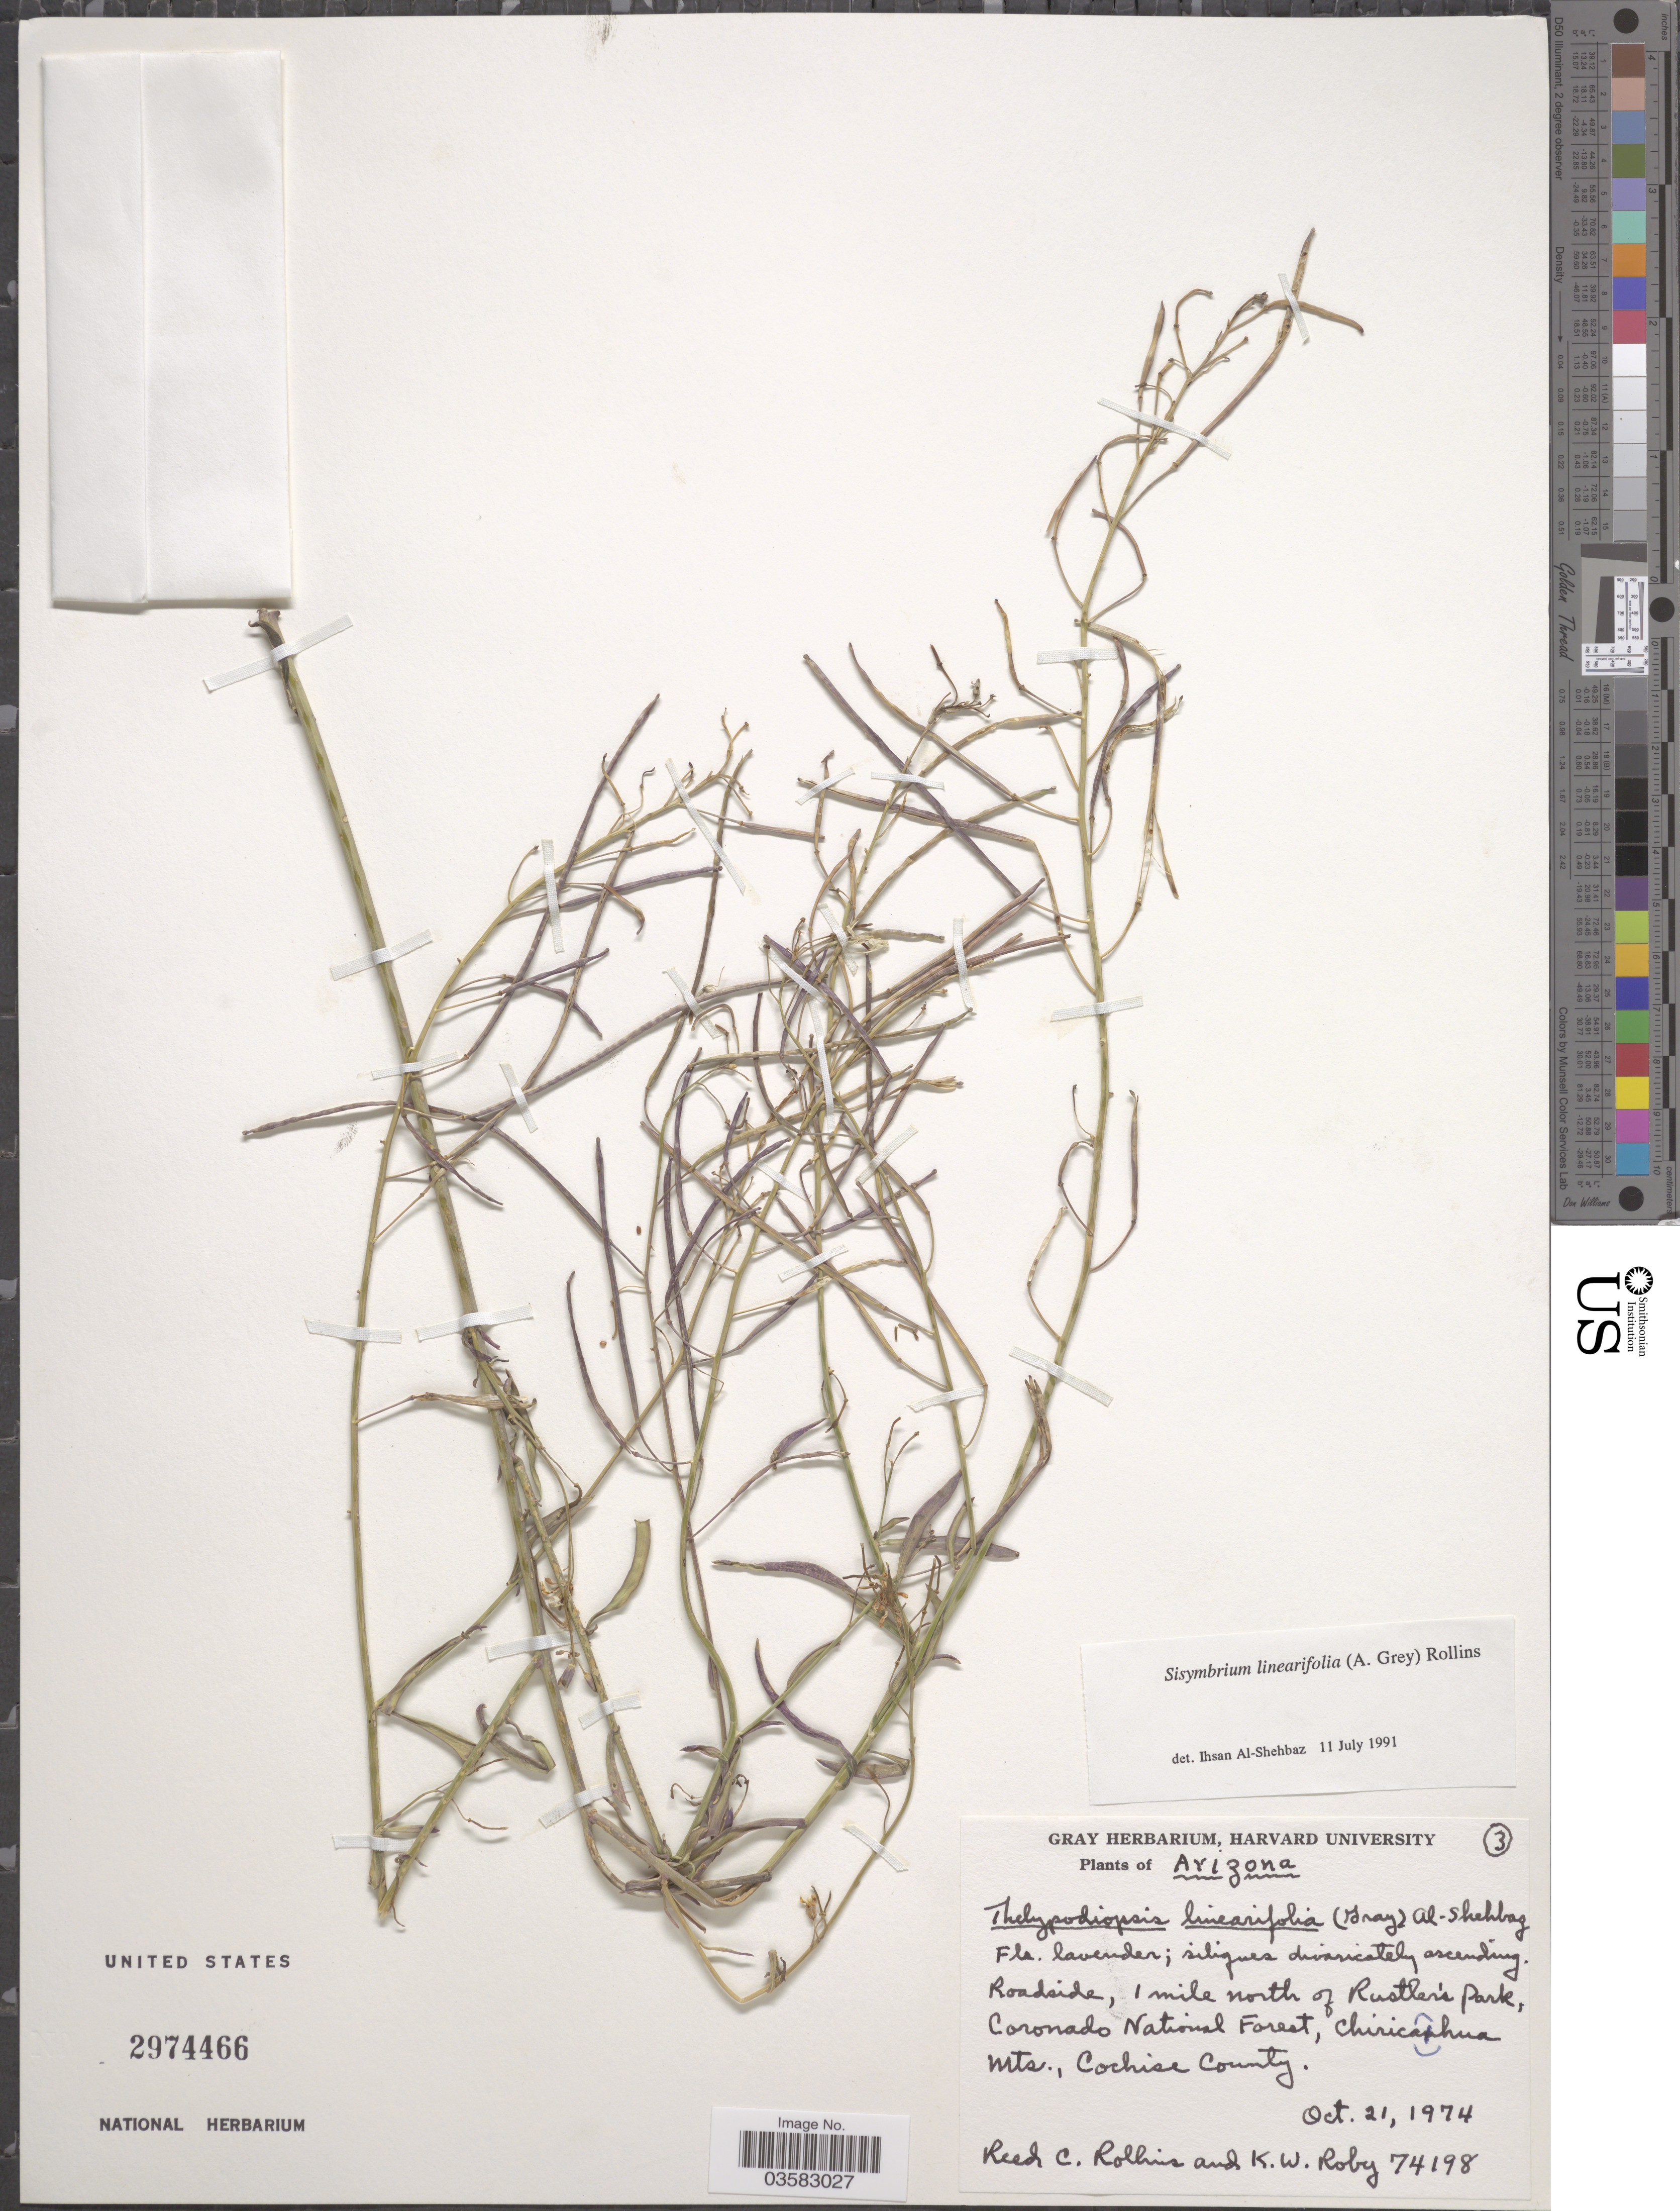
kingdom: Plantae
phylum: Tracheophyta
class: Magnoliopsida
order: Brassicales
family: Brassicaceae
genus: Sisymbrium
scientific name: Sisymbrium linearifolium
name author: (A. Gray) Payson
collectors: R. C. Rollins & K. W. Roby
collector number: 74198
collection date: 1974-10-21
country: United States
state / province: Arizona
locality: Roadside, 1 mile North of Rusther's Park, Coronado National Forest, Chiricahua Mts., Cochise County.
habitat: roadside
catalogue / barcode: US 2974466